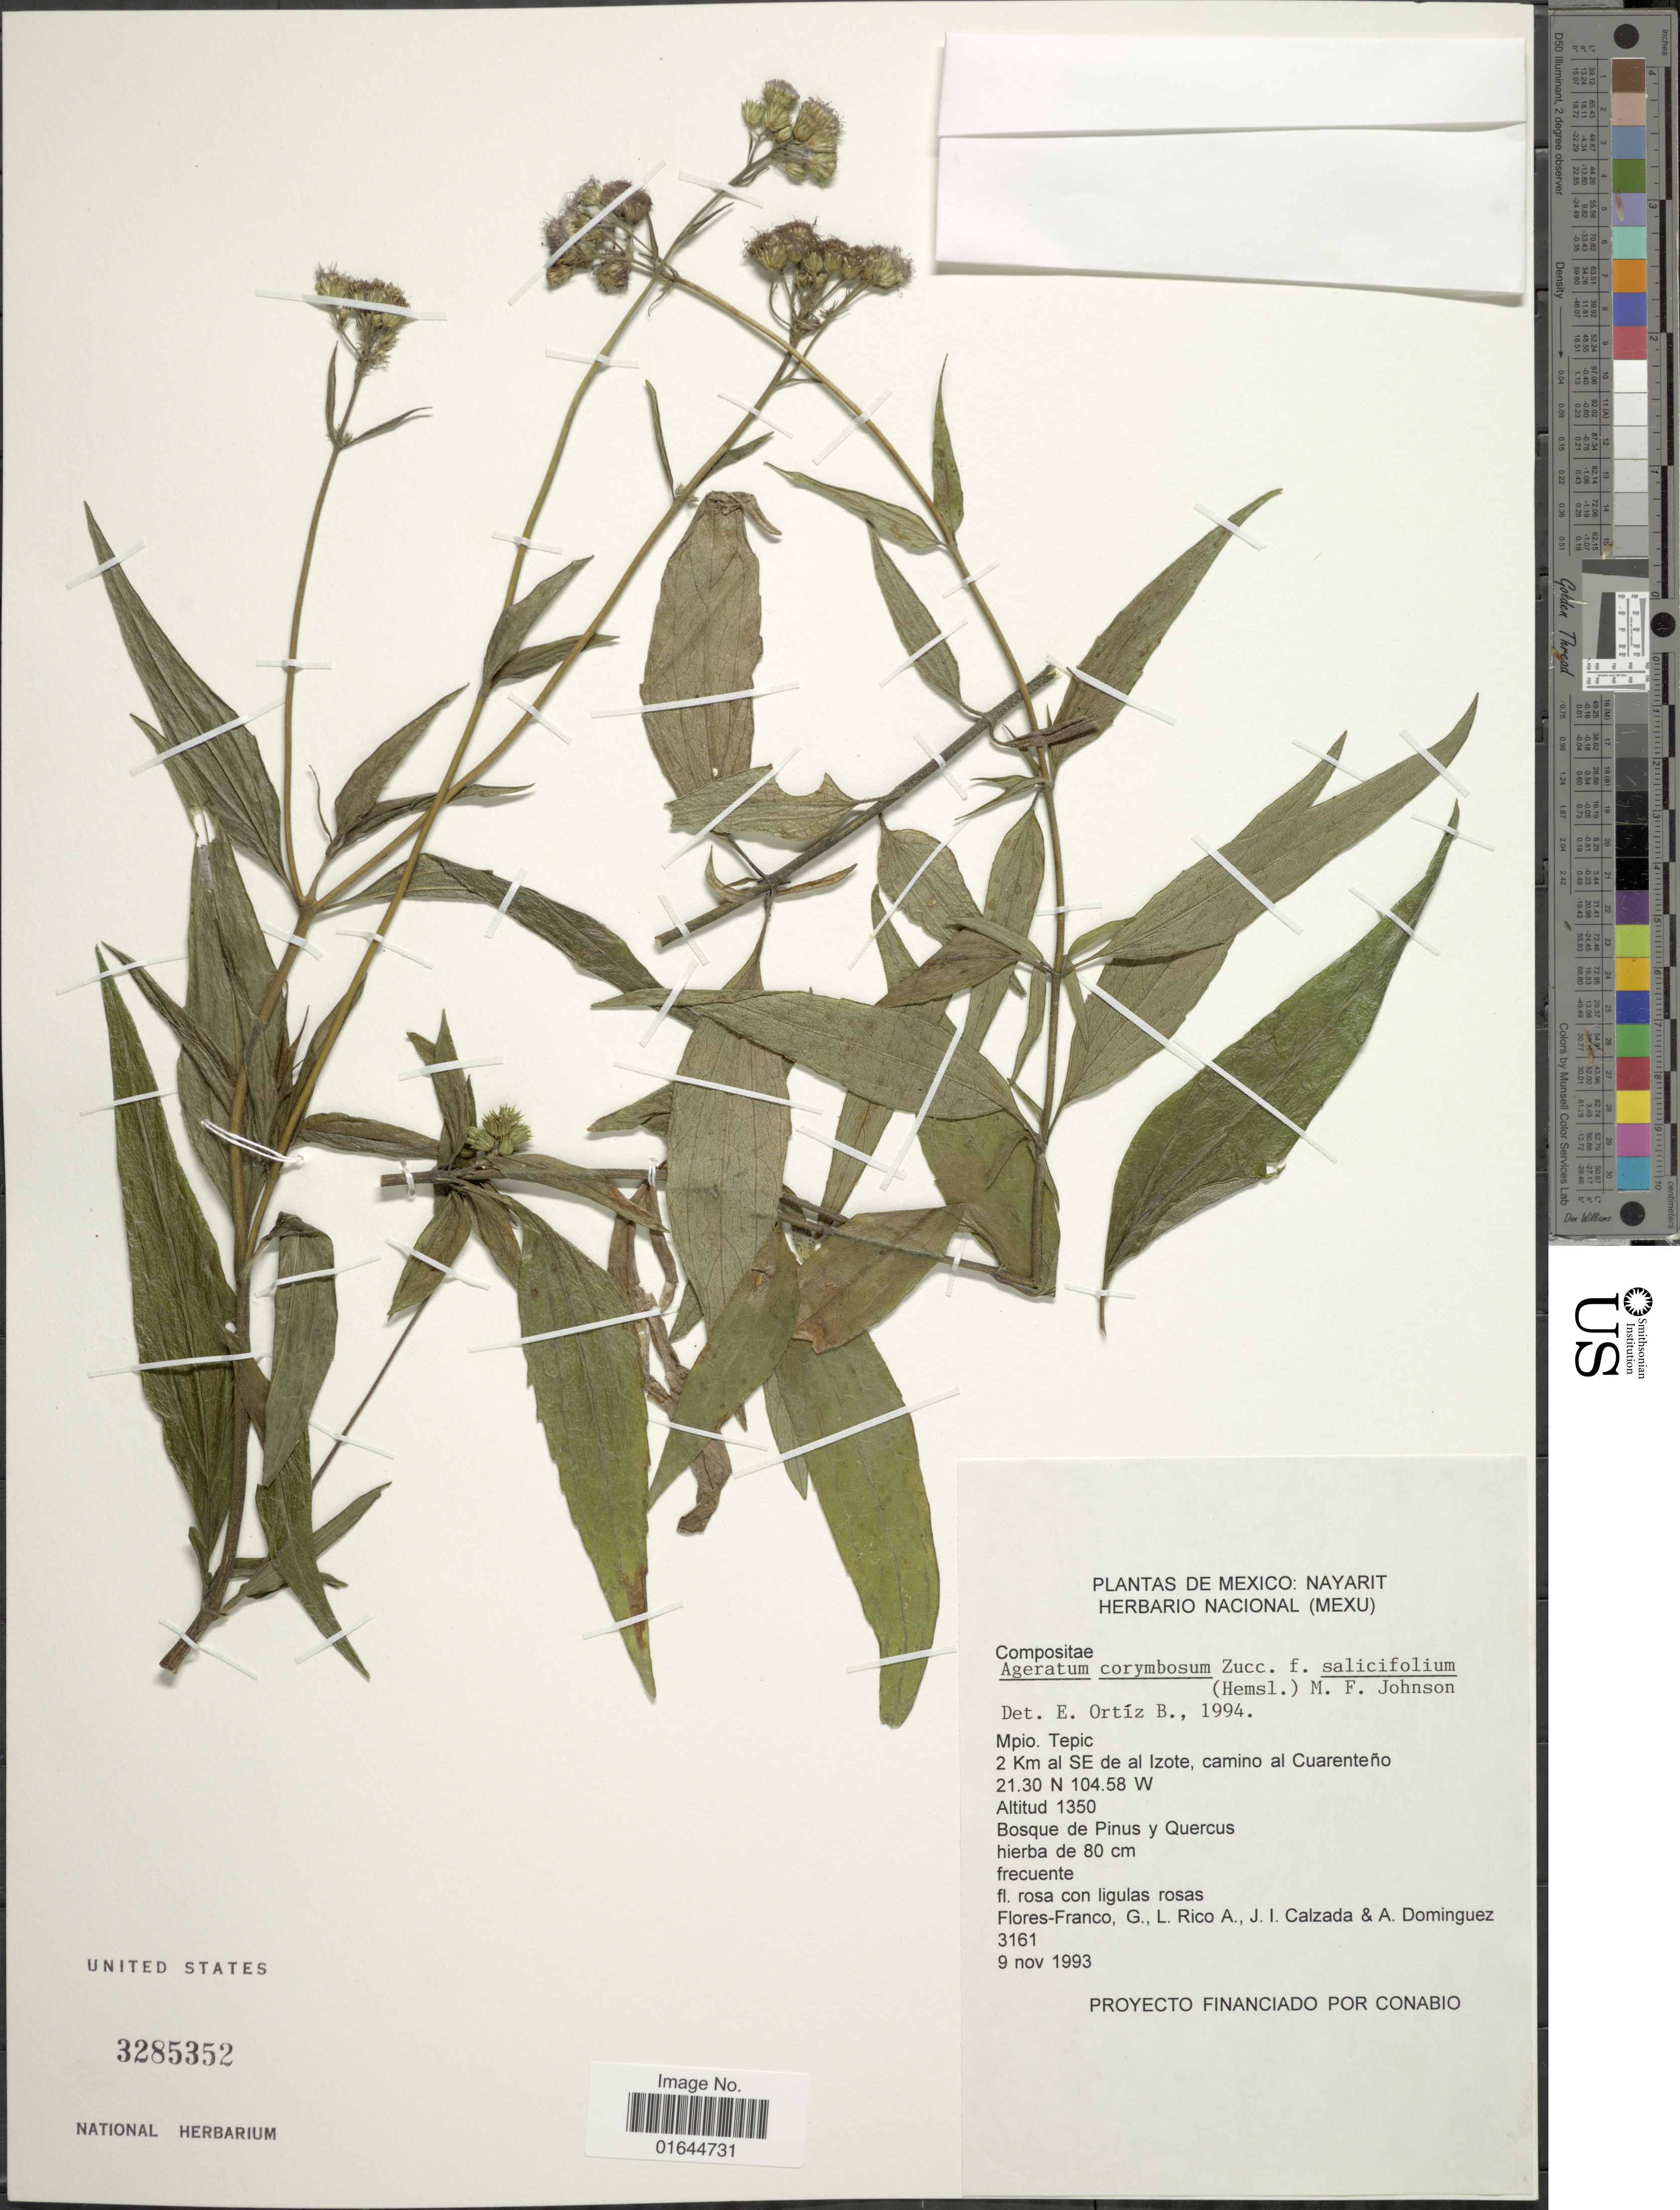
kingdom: Plantae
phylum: Tracheophyta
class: Magnoliopsida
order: Asterales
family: Asteraceae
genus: Ageratum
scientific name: Ageratum corymbosum f. salicifolium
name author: (Hemsl.) M.F. Johnson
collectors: G. Flores F., M. Rico Arce, J. I. Calzada & A. Dominguez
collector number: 3161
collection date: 1993-11-09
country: Mexico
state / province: Nayarit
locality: Mexico, Nayarit, Mpio. Tepic, 2 Km al SE de al izote, camino al Cuarenteño.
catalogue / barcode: US 3285352